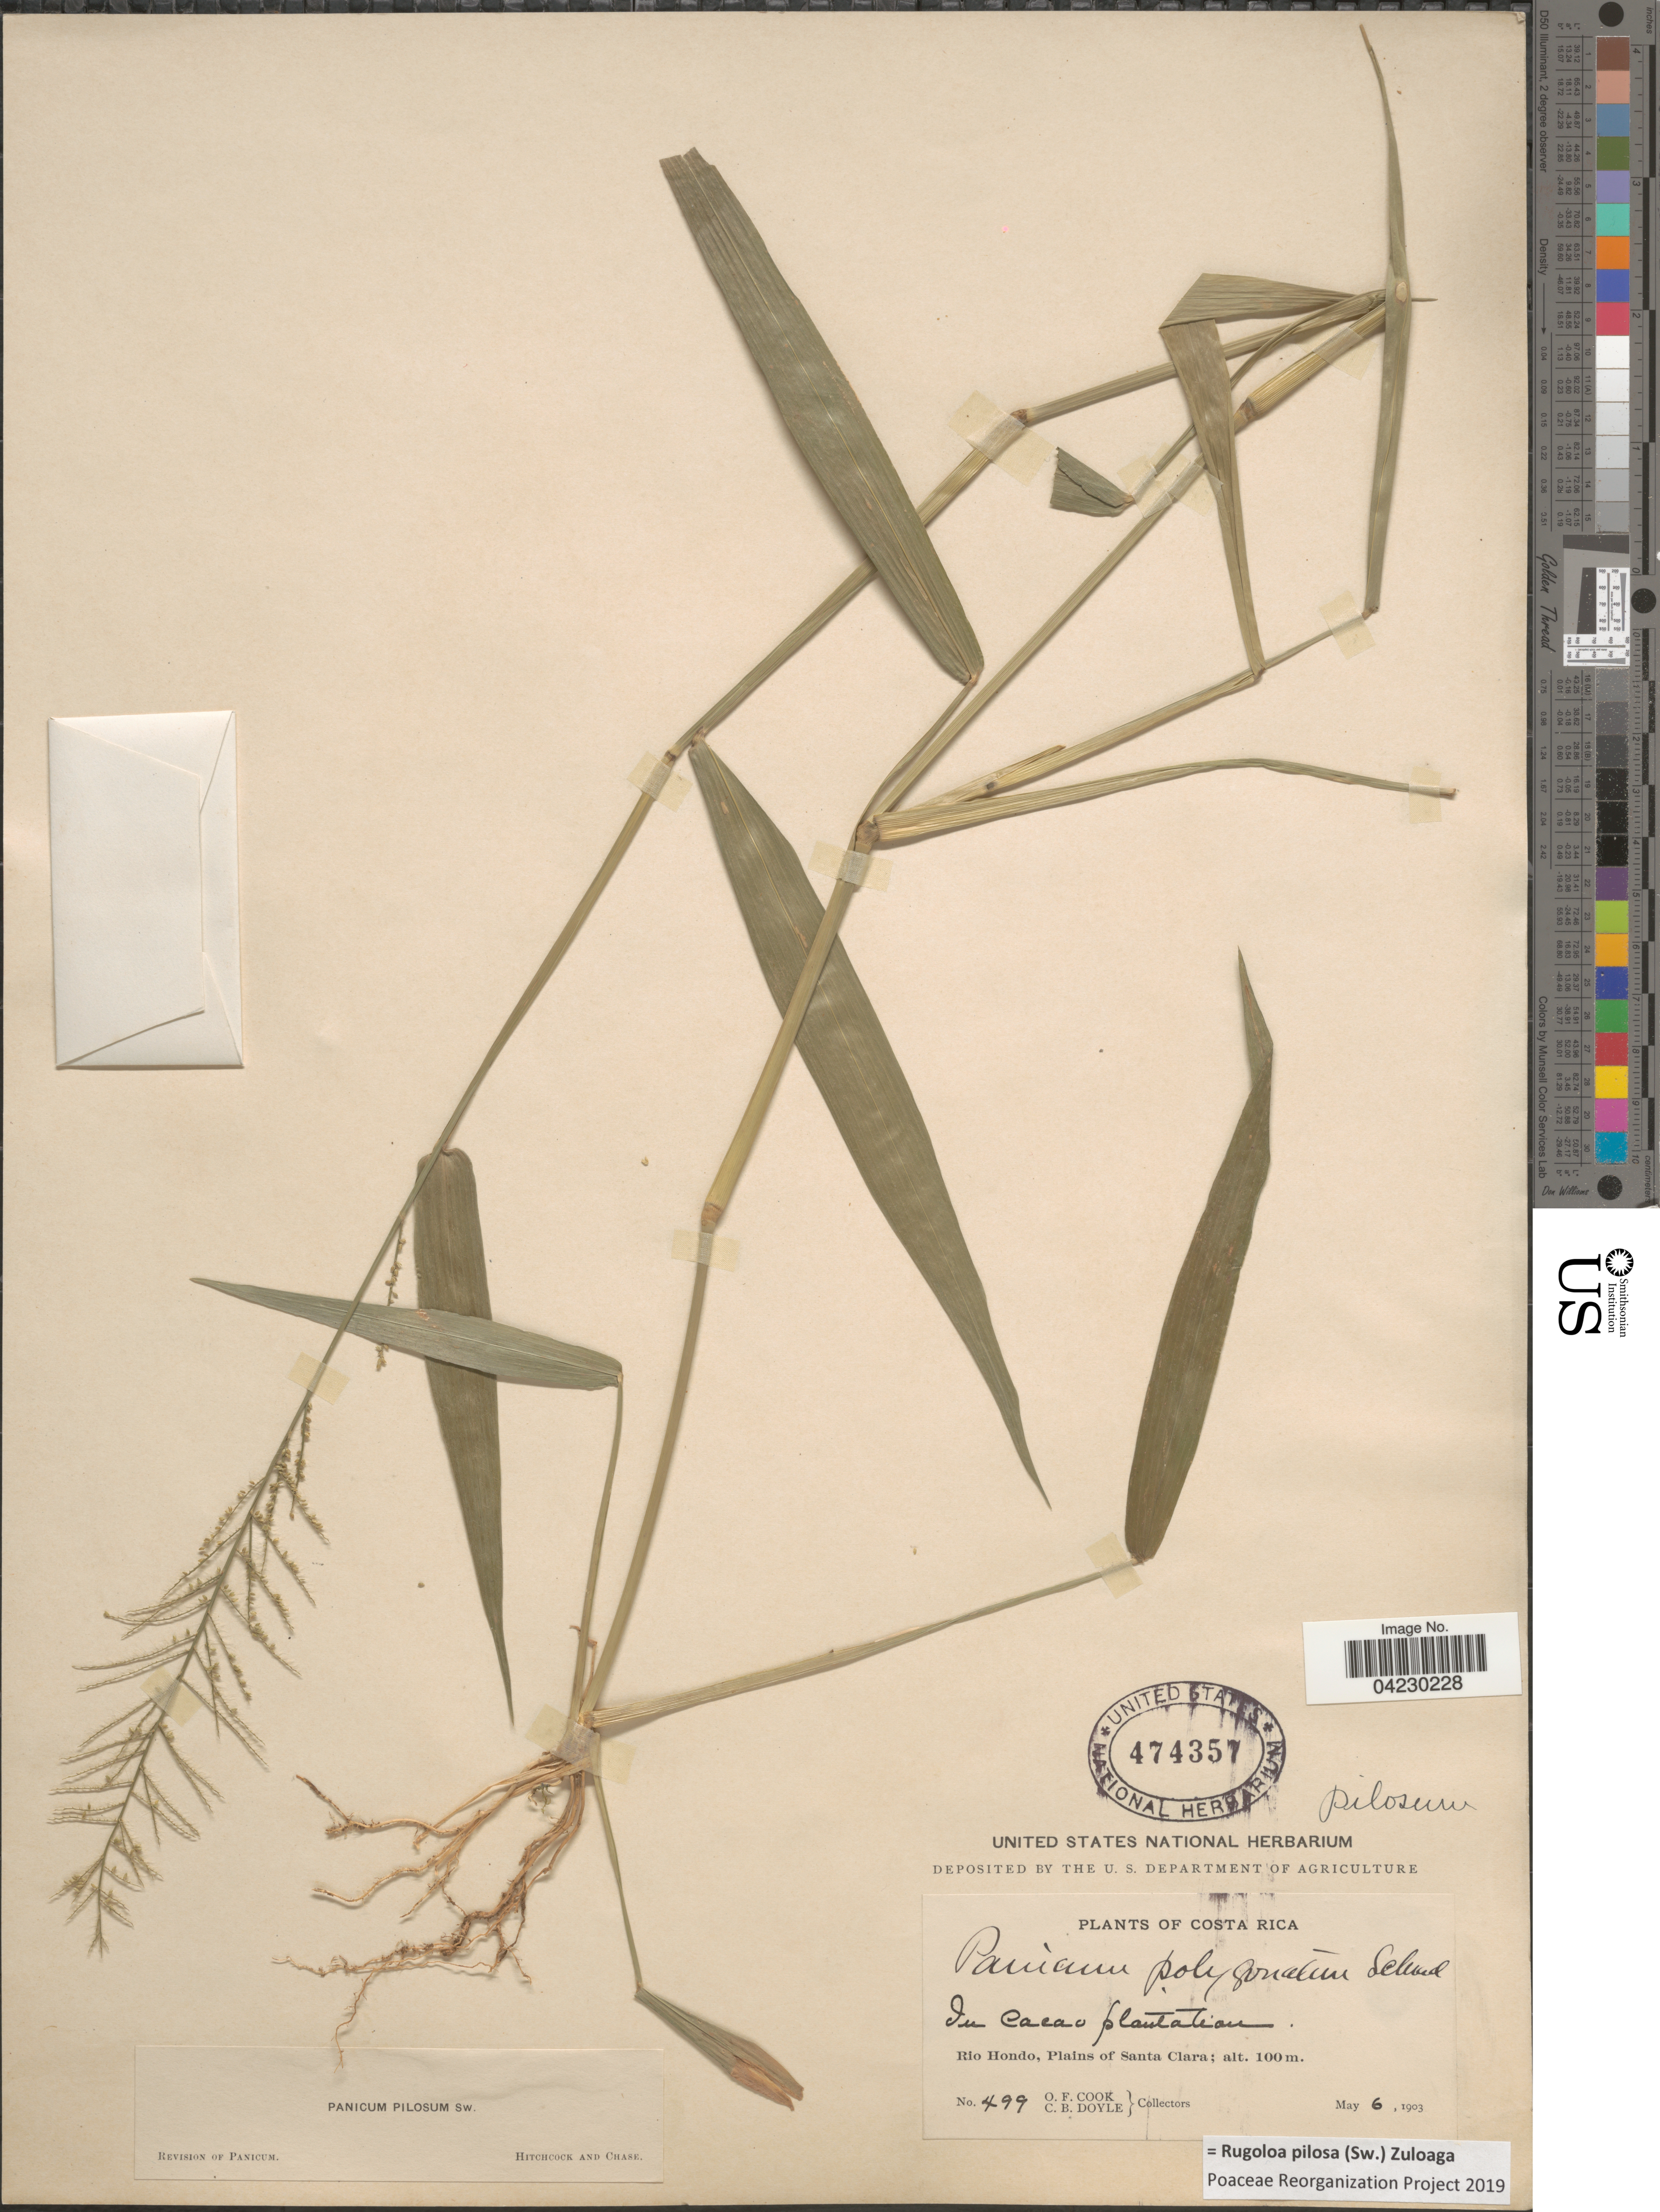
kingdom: Plantae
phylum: Tracheophyta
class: Liliopsida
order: Poales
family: Poaceae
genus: Rugoloa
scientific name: Rugoloa pilosa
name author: (Sw.) Zuloaga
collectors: O. F. Cook & C. Doyle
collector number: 499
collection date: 1903-05-06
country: Costa Rica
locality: In cacao plantation. Rio Hondo, Plains of Santa Clara.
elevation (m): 100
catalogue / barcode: US 474357